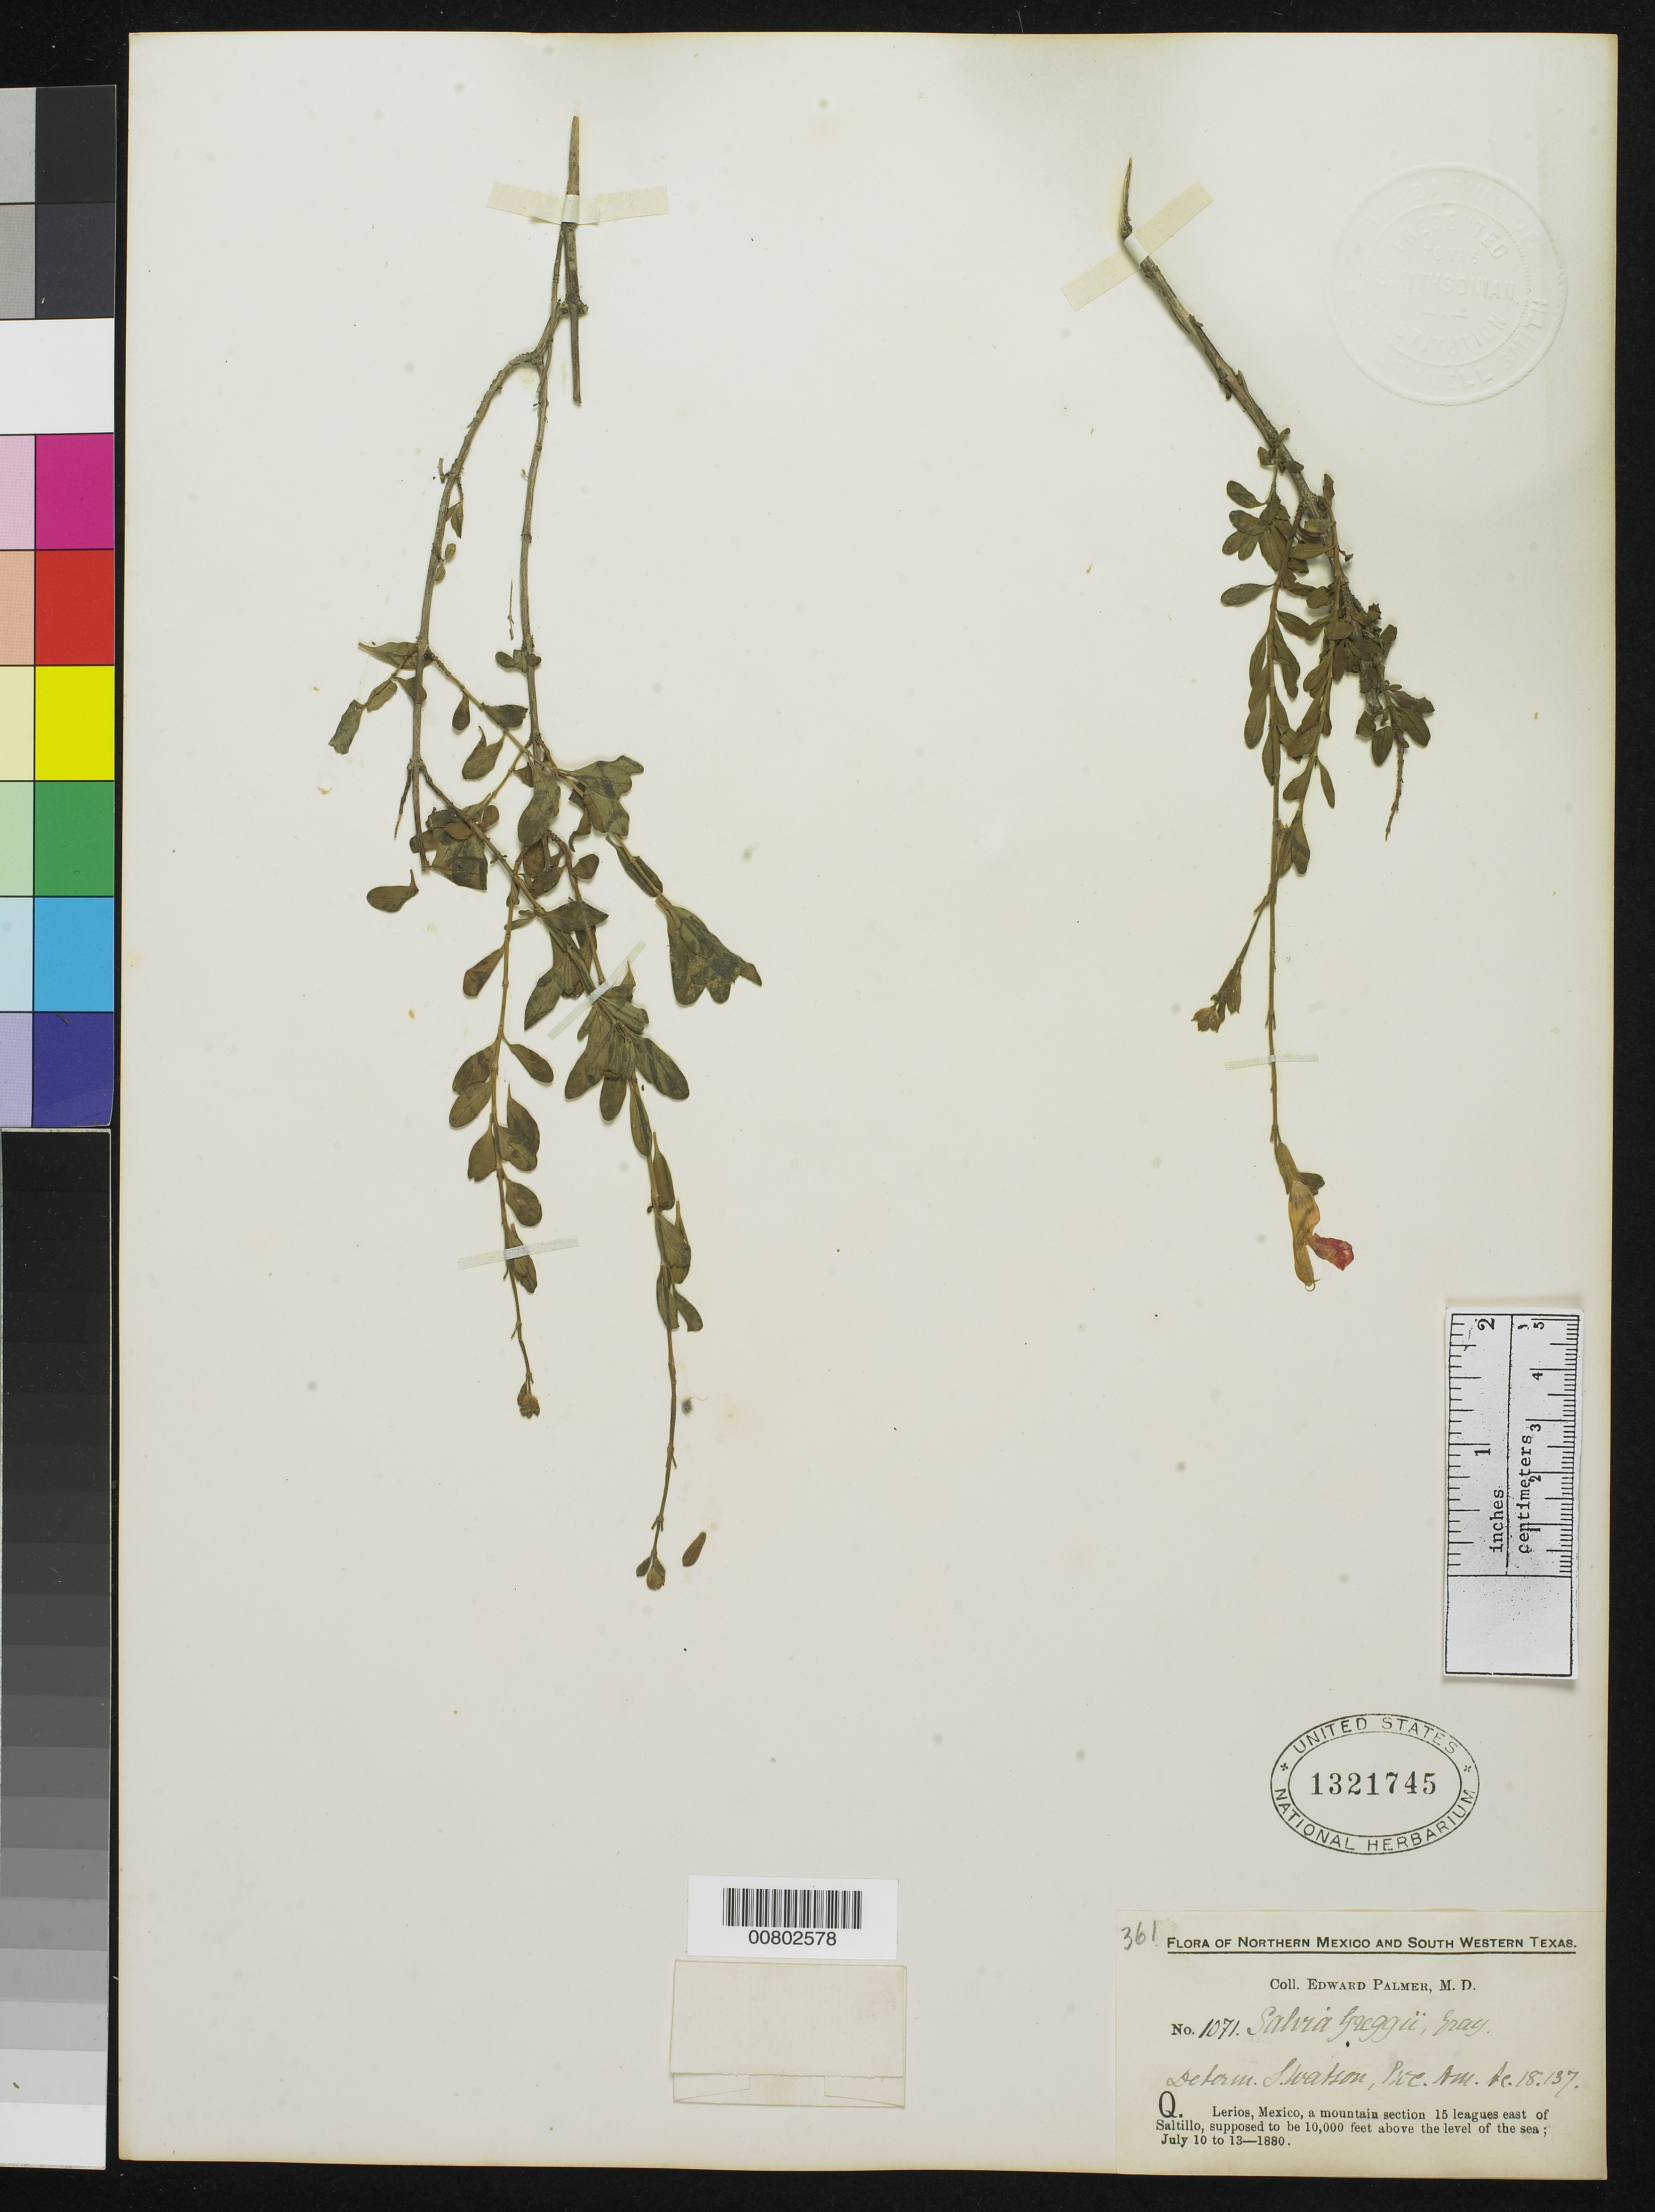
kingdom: Plantae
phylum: Tracheophyta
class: Magnoliopsida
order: Lamiales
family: Lamiaceae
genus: Salvia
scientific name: Salvia greggii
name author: A. Gray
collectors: E. Palmer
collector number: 1071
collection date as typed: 10 Jul 1880 to 13 Jul 1880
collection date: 1880-07-10/1880-07-13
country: Mexico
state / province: Coahuila / Nuevo León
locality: Q. Lerios, Mexico, a mountain section 15 leagues east of Saltillo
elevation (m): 3048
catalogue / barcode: US 1321745